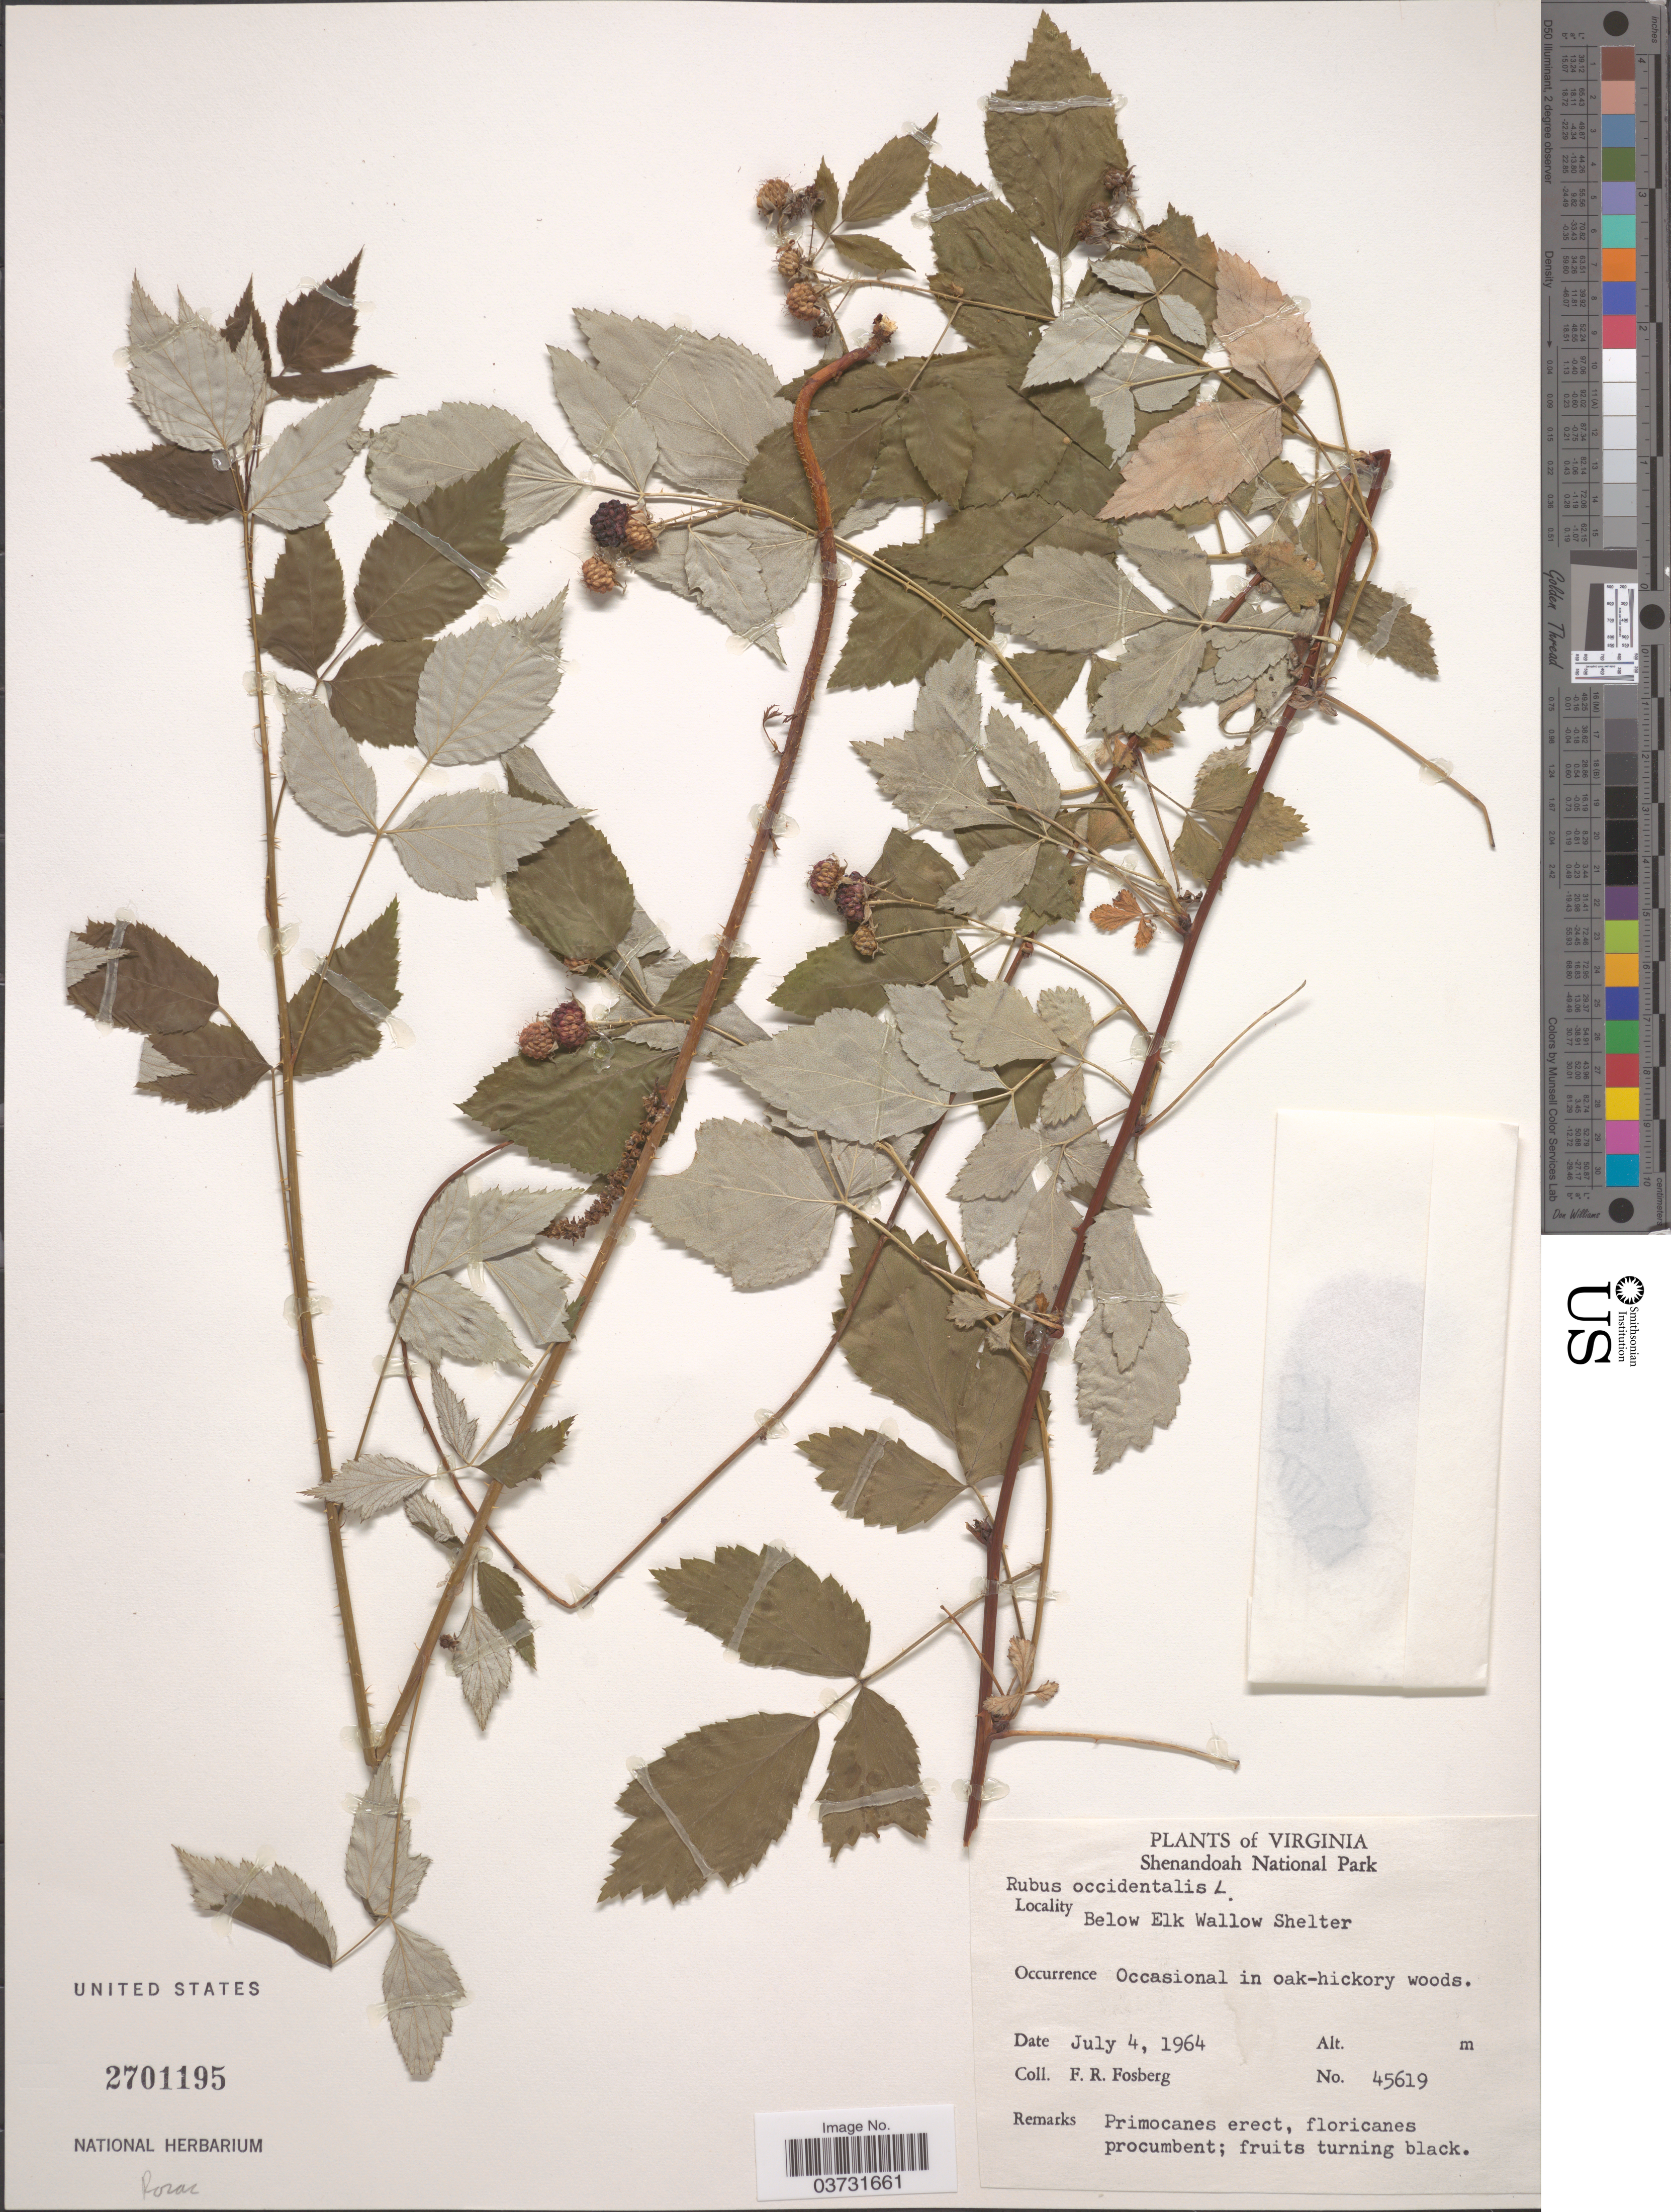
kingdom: Plantae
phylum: Tracheophyta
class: Magnoliopsida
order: Rosales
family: Rosaceae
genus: Rubus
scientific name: Rubus occidentalis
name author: L.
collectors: F. R. Fosberg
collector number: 45619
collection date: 1964-07-04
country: United States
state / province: Virginia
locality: Shenandoah National Park. below Elk Wallow Shelter.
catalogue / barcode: US 2701195